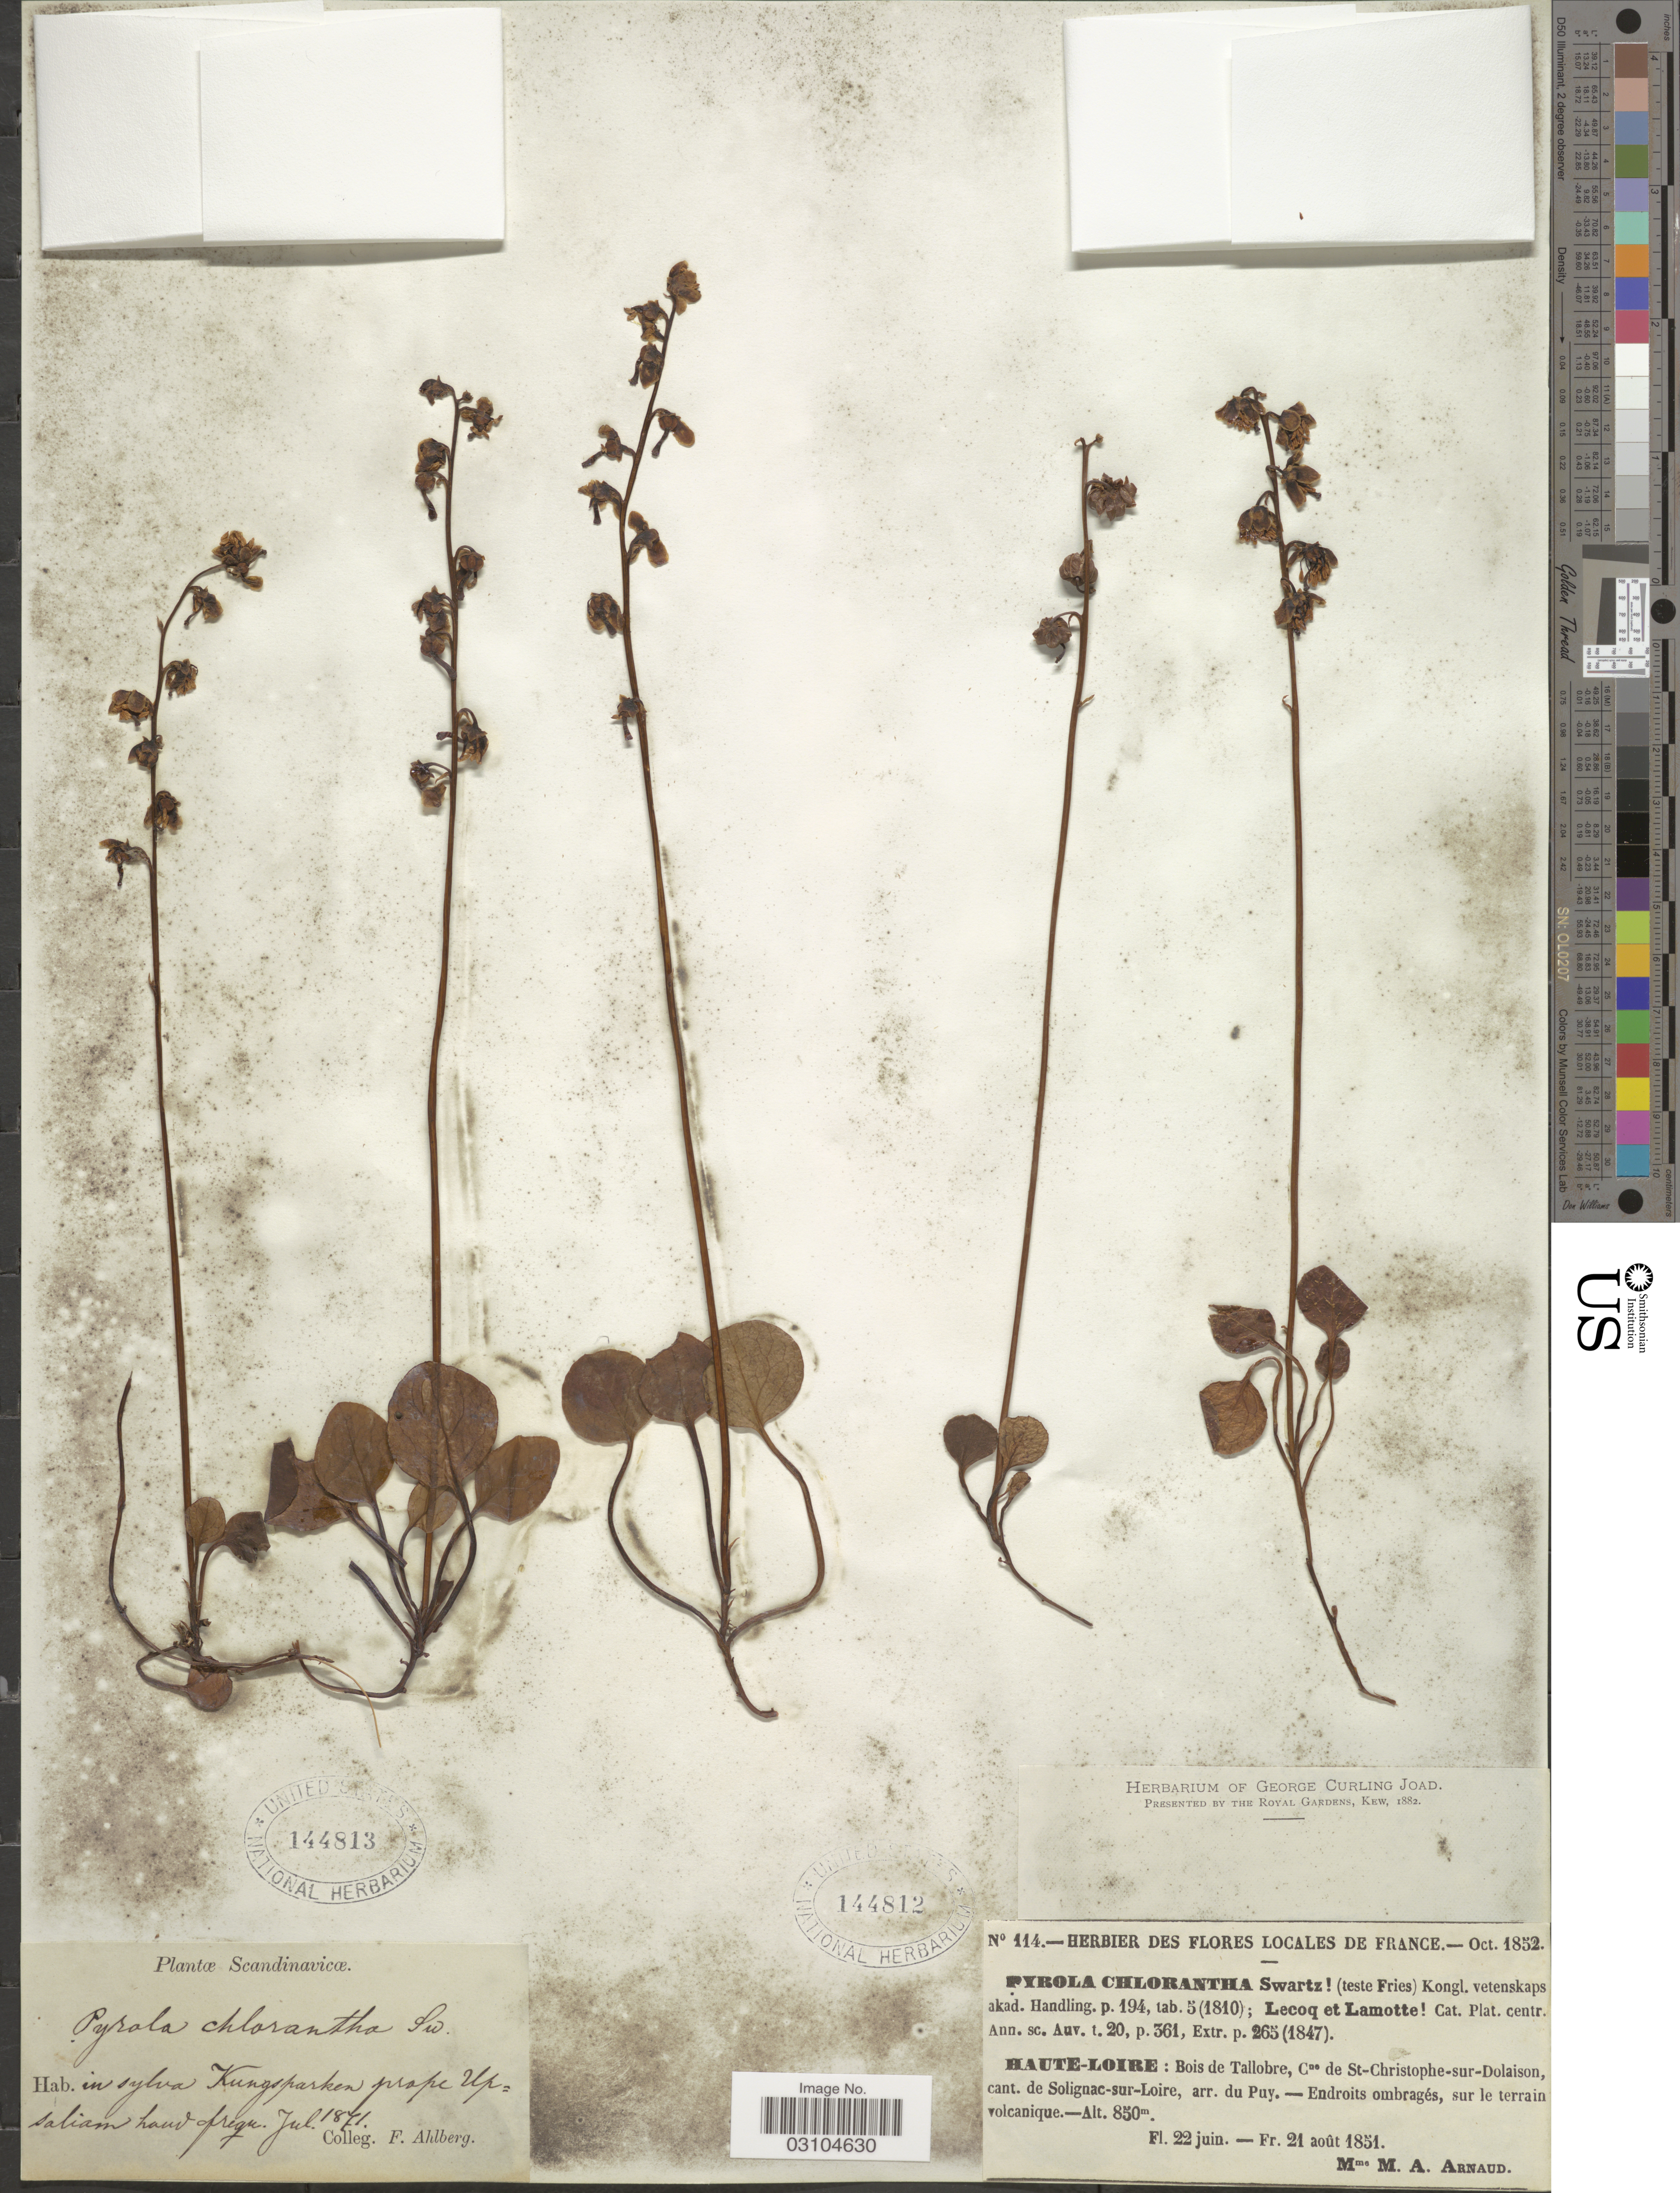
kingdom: Plantae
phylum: Tracheophyta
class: Magnoliopsida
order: Ericales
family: Ericaceae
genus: Pyrola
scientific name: Pyrola chlorantha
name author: Schweigg.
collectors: M. Arnaud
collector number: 114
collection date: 1851-06-22/1851-08-21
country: France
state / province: Pays de la Loire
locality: Haute-Loire: Bois de Tallobre, Cne de St-Christophe-sur-Dolaison, cant. de Solignac-sur-Loire, arr. du Puy.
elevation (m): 850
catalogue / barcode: US 144812-2